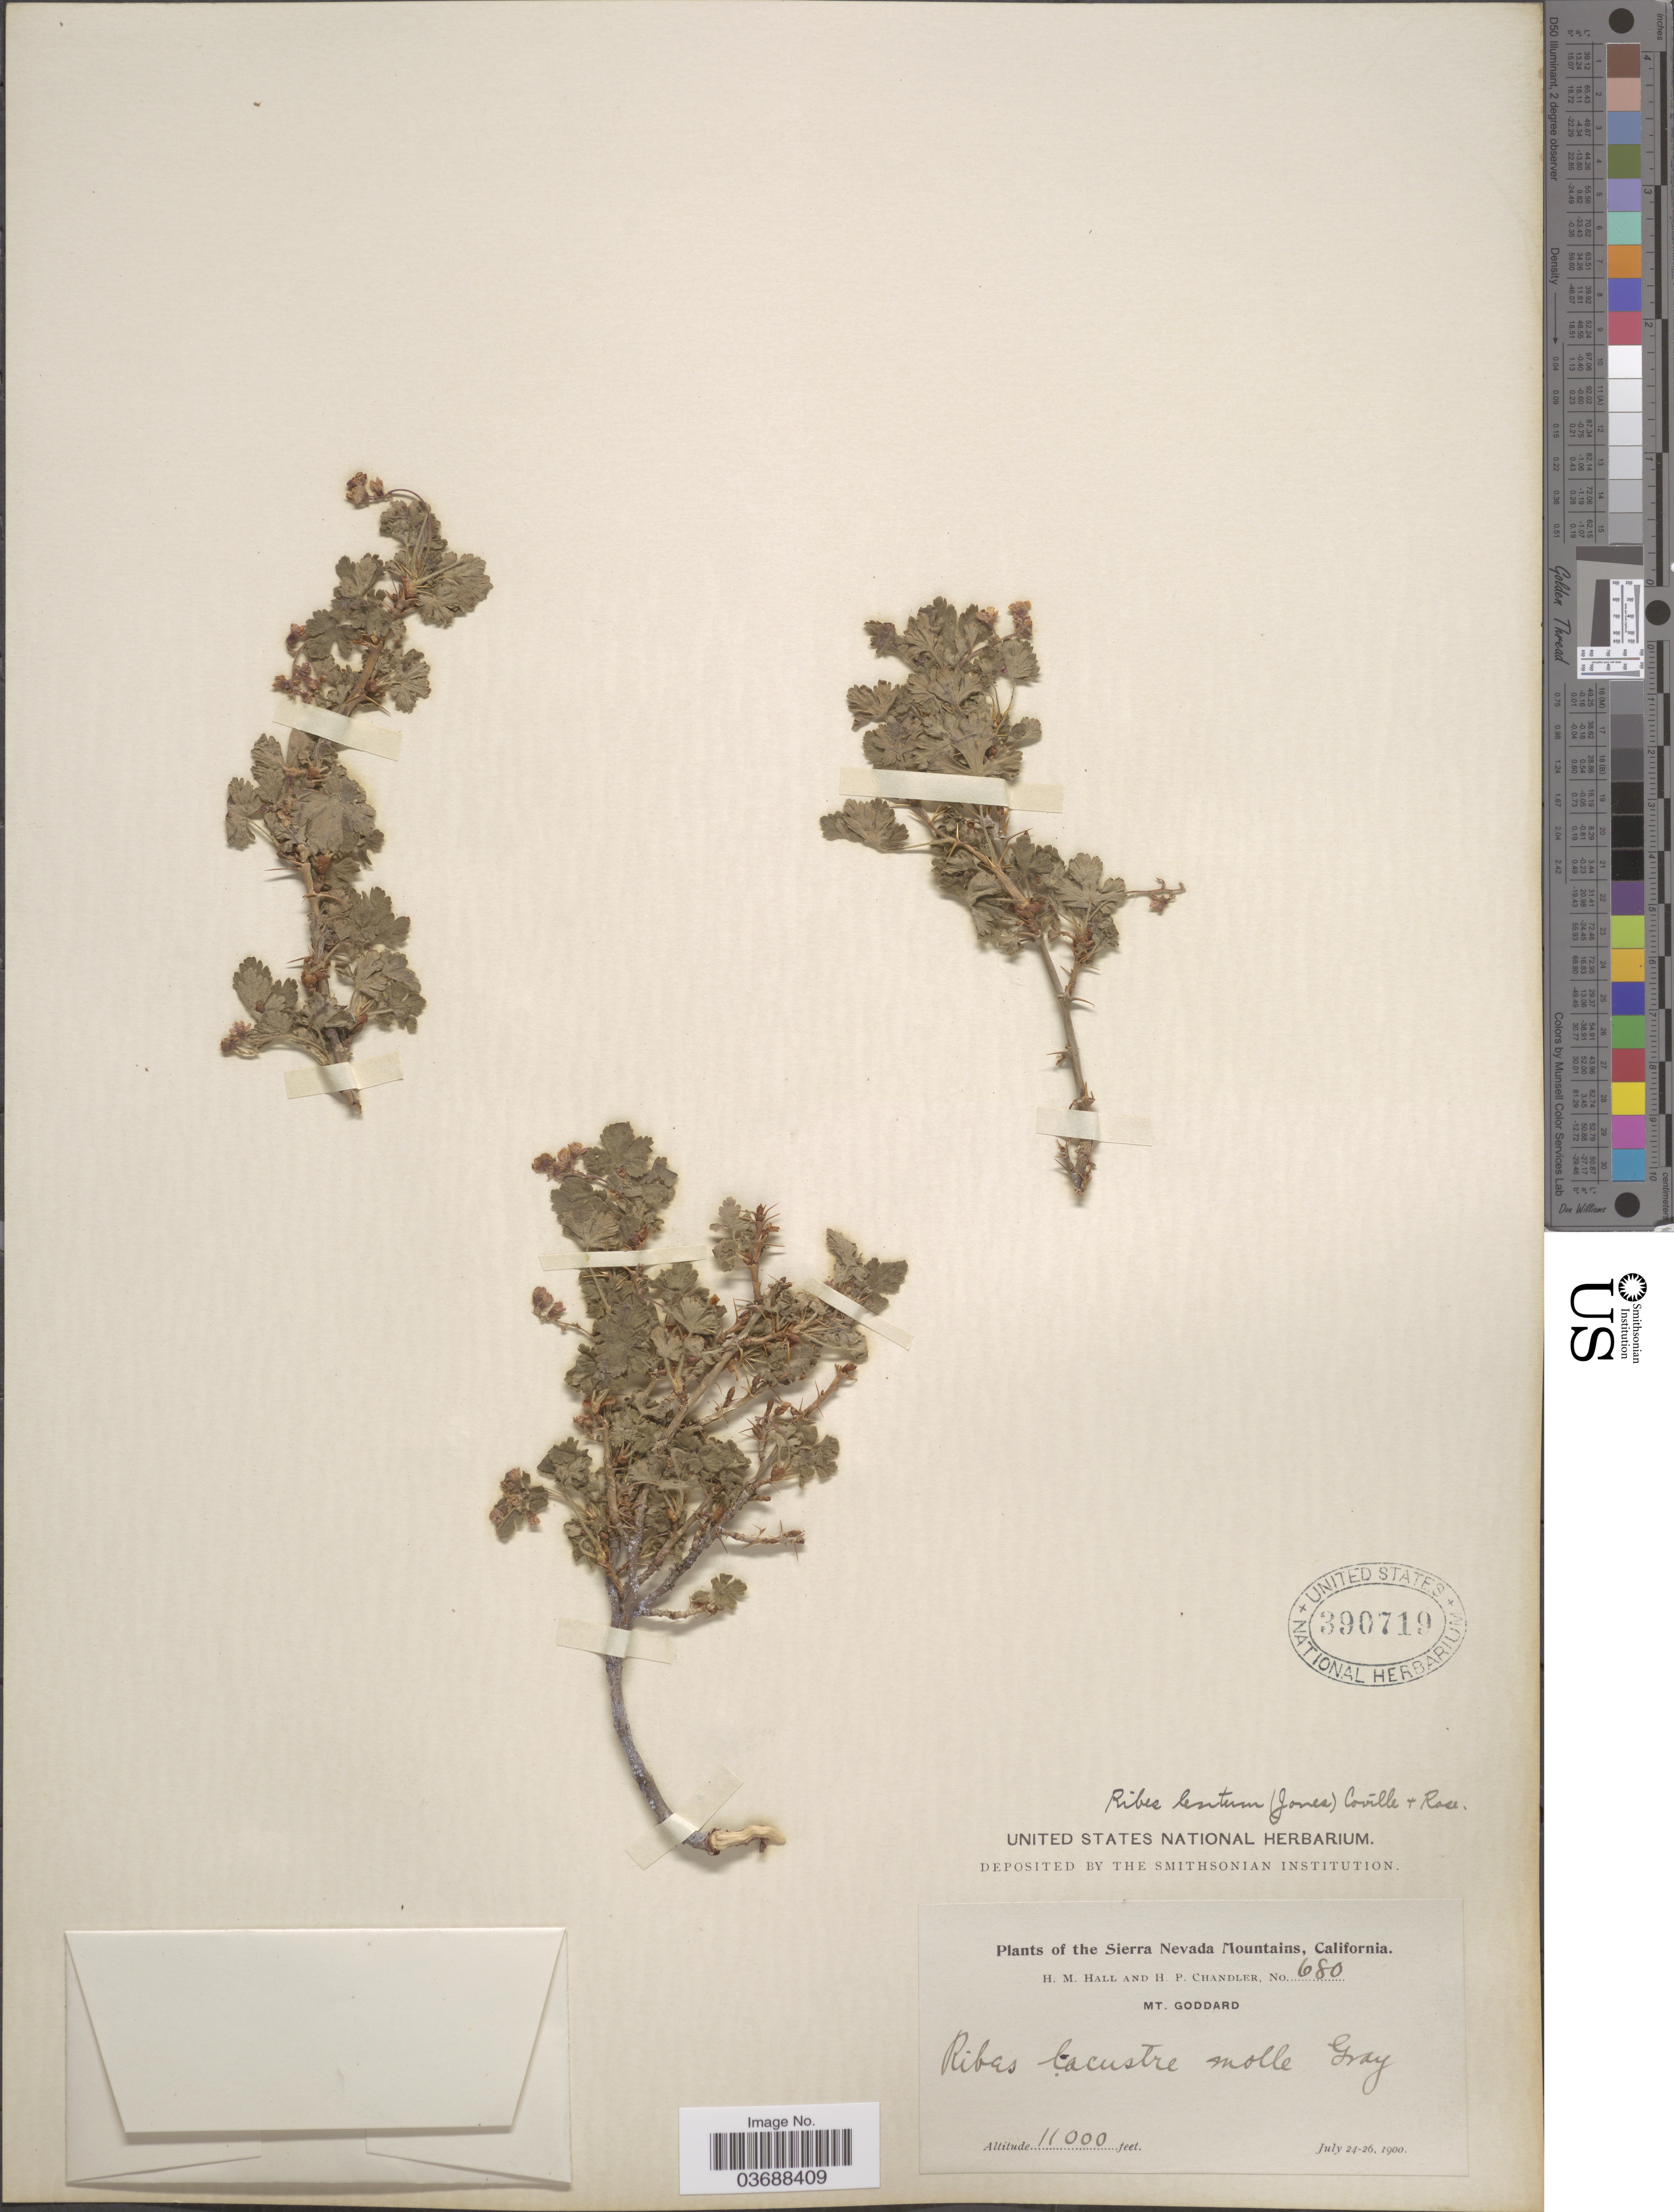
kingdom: Plantae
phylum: Tracheophyta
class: Magnoliopsida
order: Saxifragales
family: Grossulariaceae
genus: Ribes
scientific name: Ribes montigenum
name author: McClatchie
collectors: H. M. Hall & H. Chandler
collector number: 680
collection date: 1900-07-24/1900-07-26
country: United States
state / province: California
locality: The Sierra Nevada Mountains. Mt. Goddard.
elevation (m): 3353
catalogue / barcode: US 390719